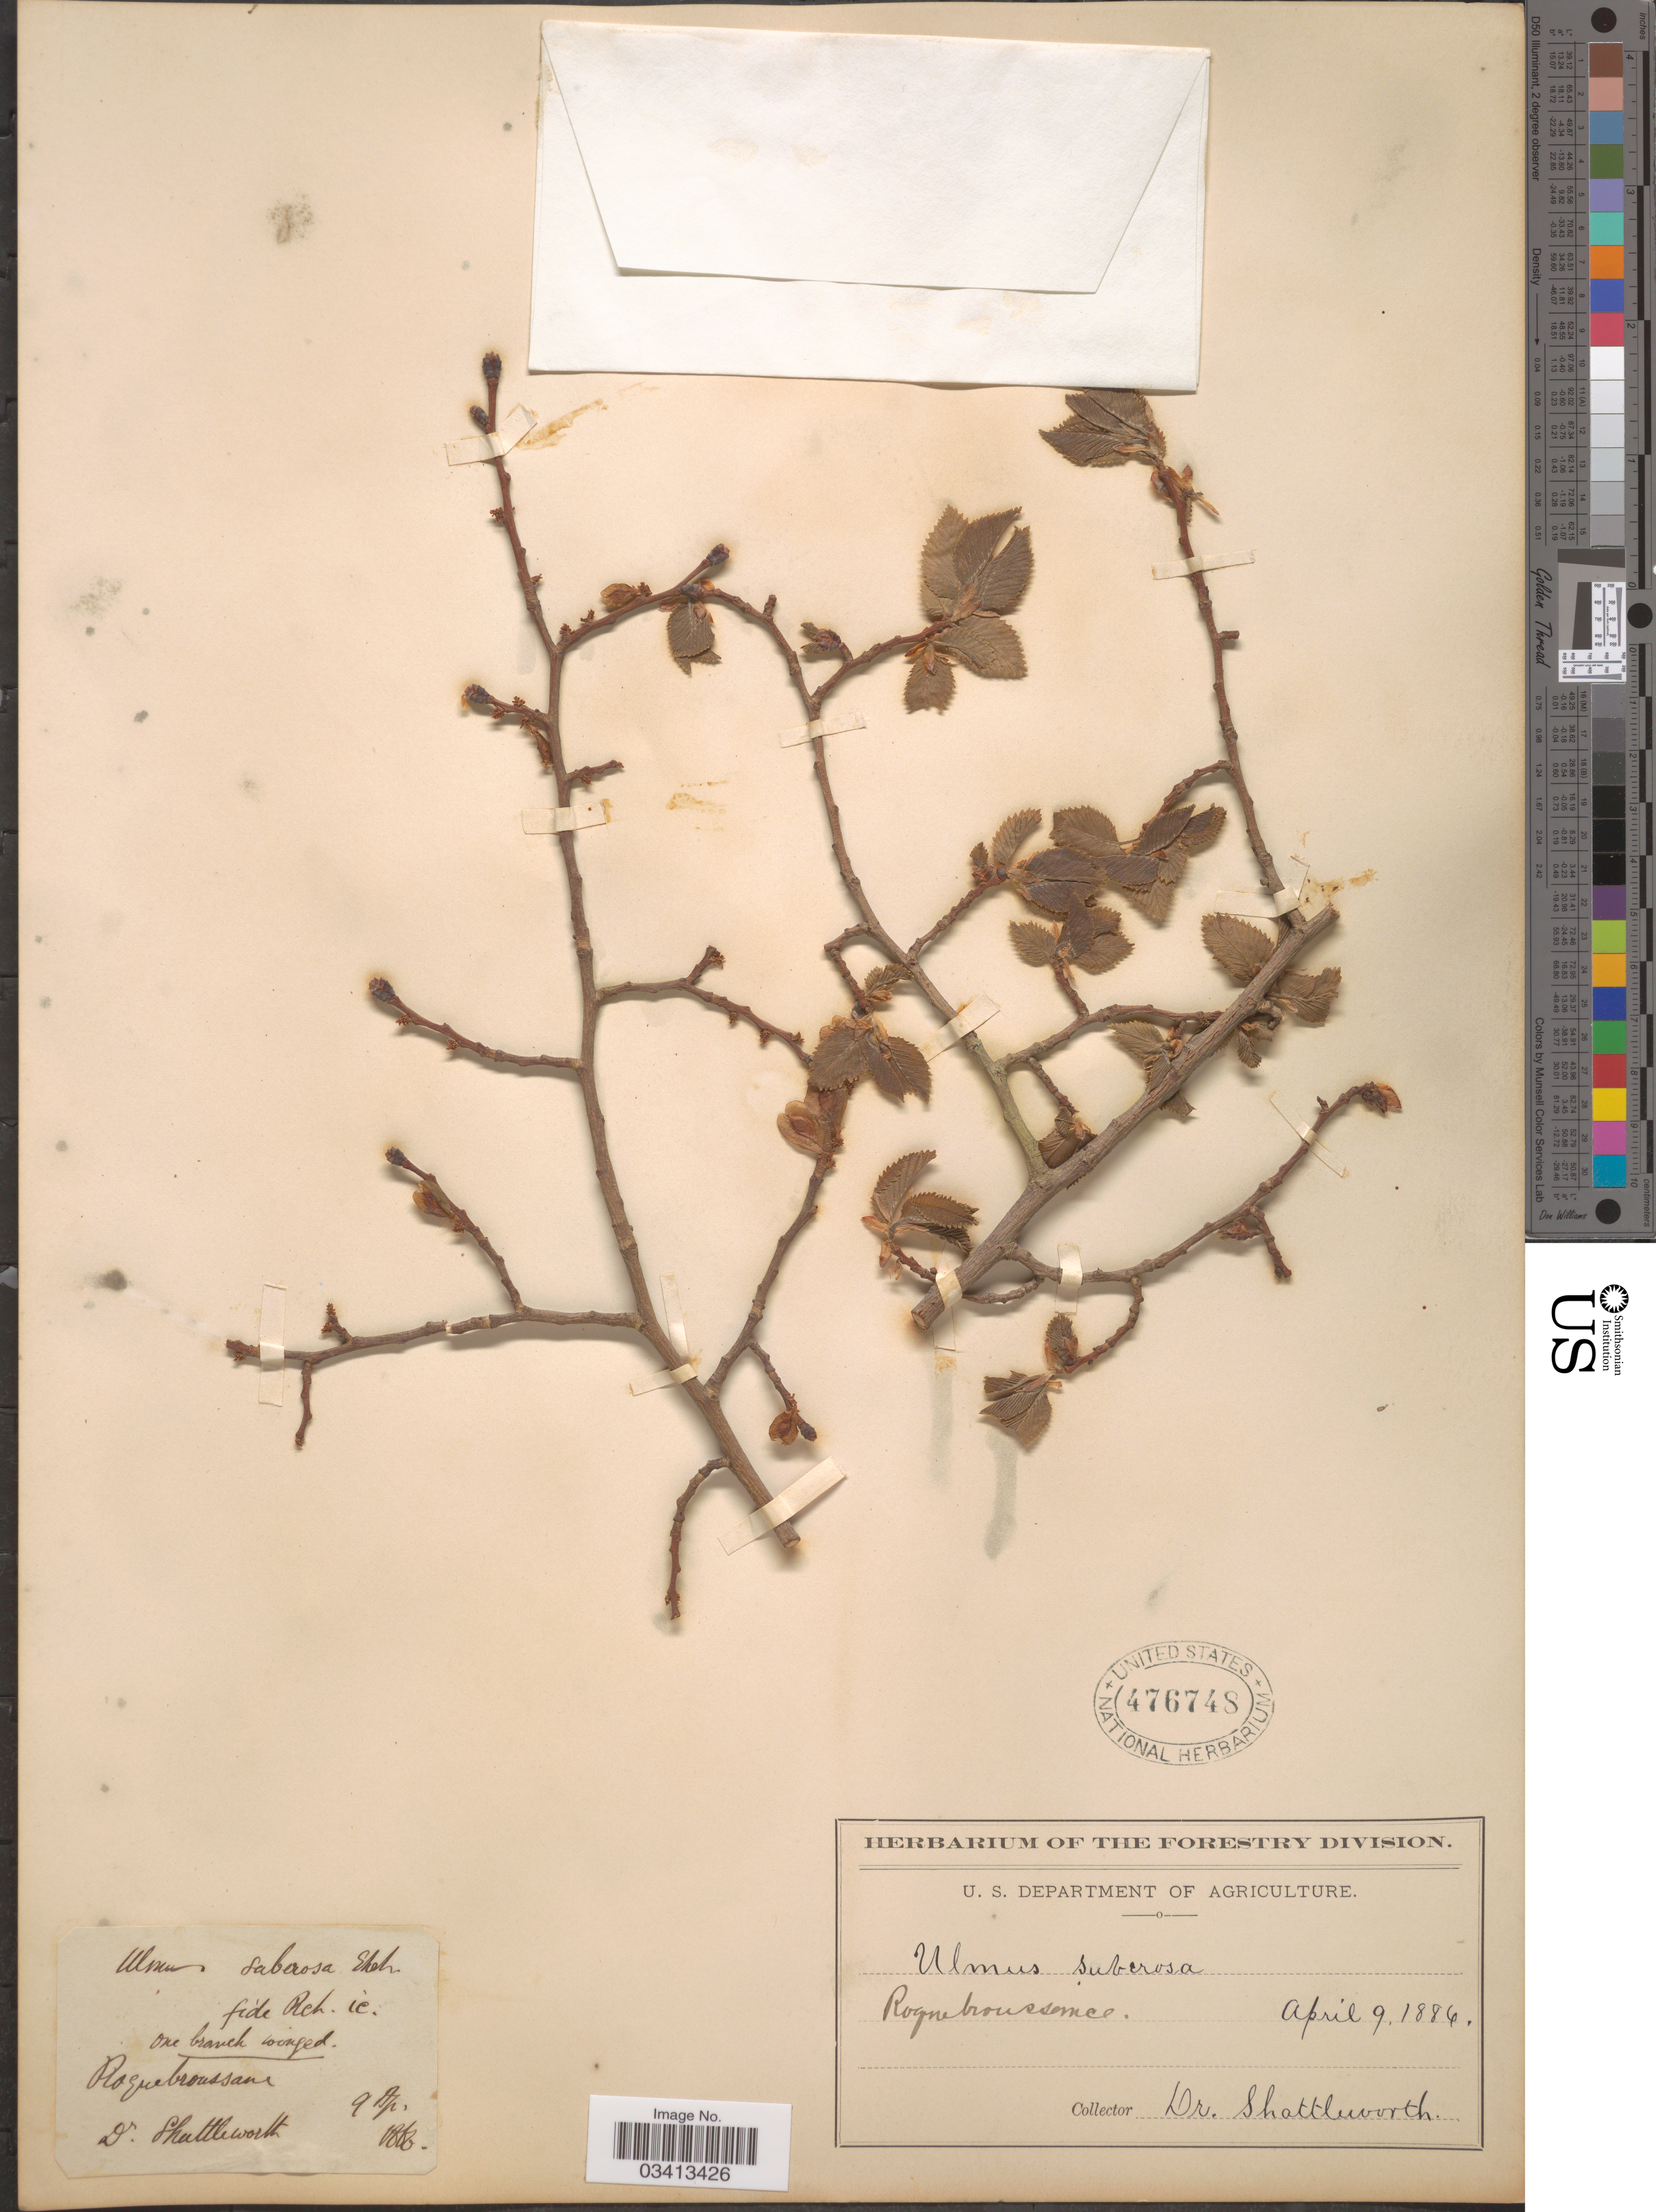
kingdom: Plantae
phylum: Tracheophyta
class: Magnoliopsida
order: Rosales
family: Ulmaceae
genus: Ulmus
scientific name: Ulmus suberosa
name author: Moench.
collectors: -. Shuttleworth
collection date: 1886-04-09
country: France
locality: Roquebronssane.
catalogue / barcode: US 476748